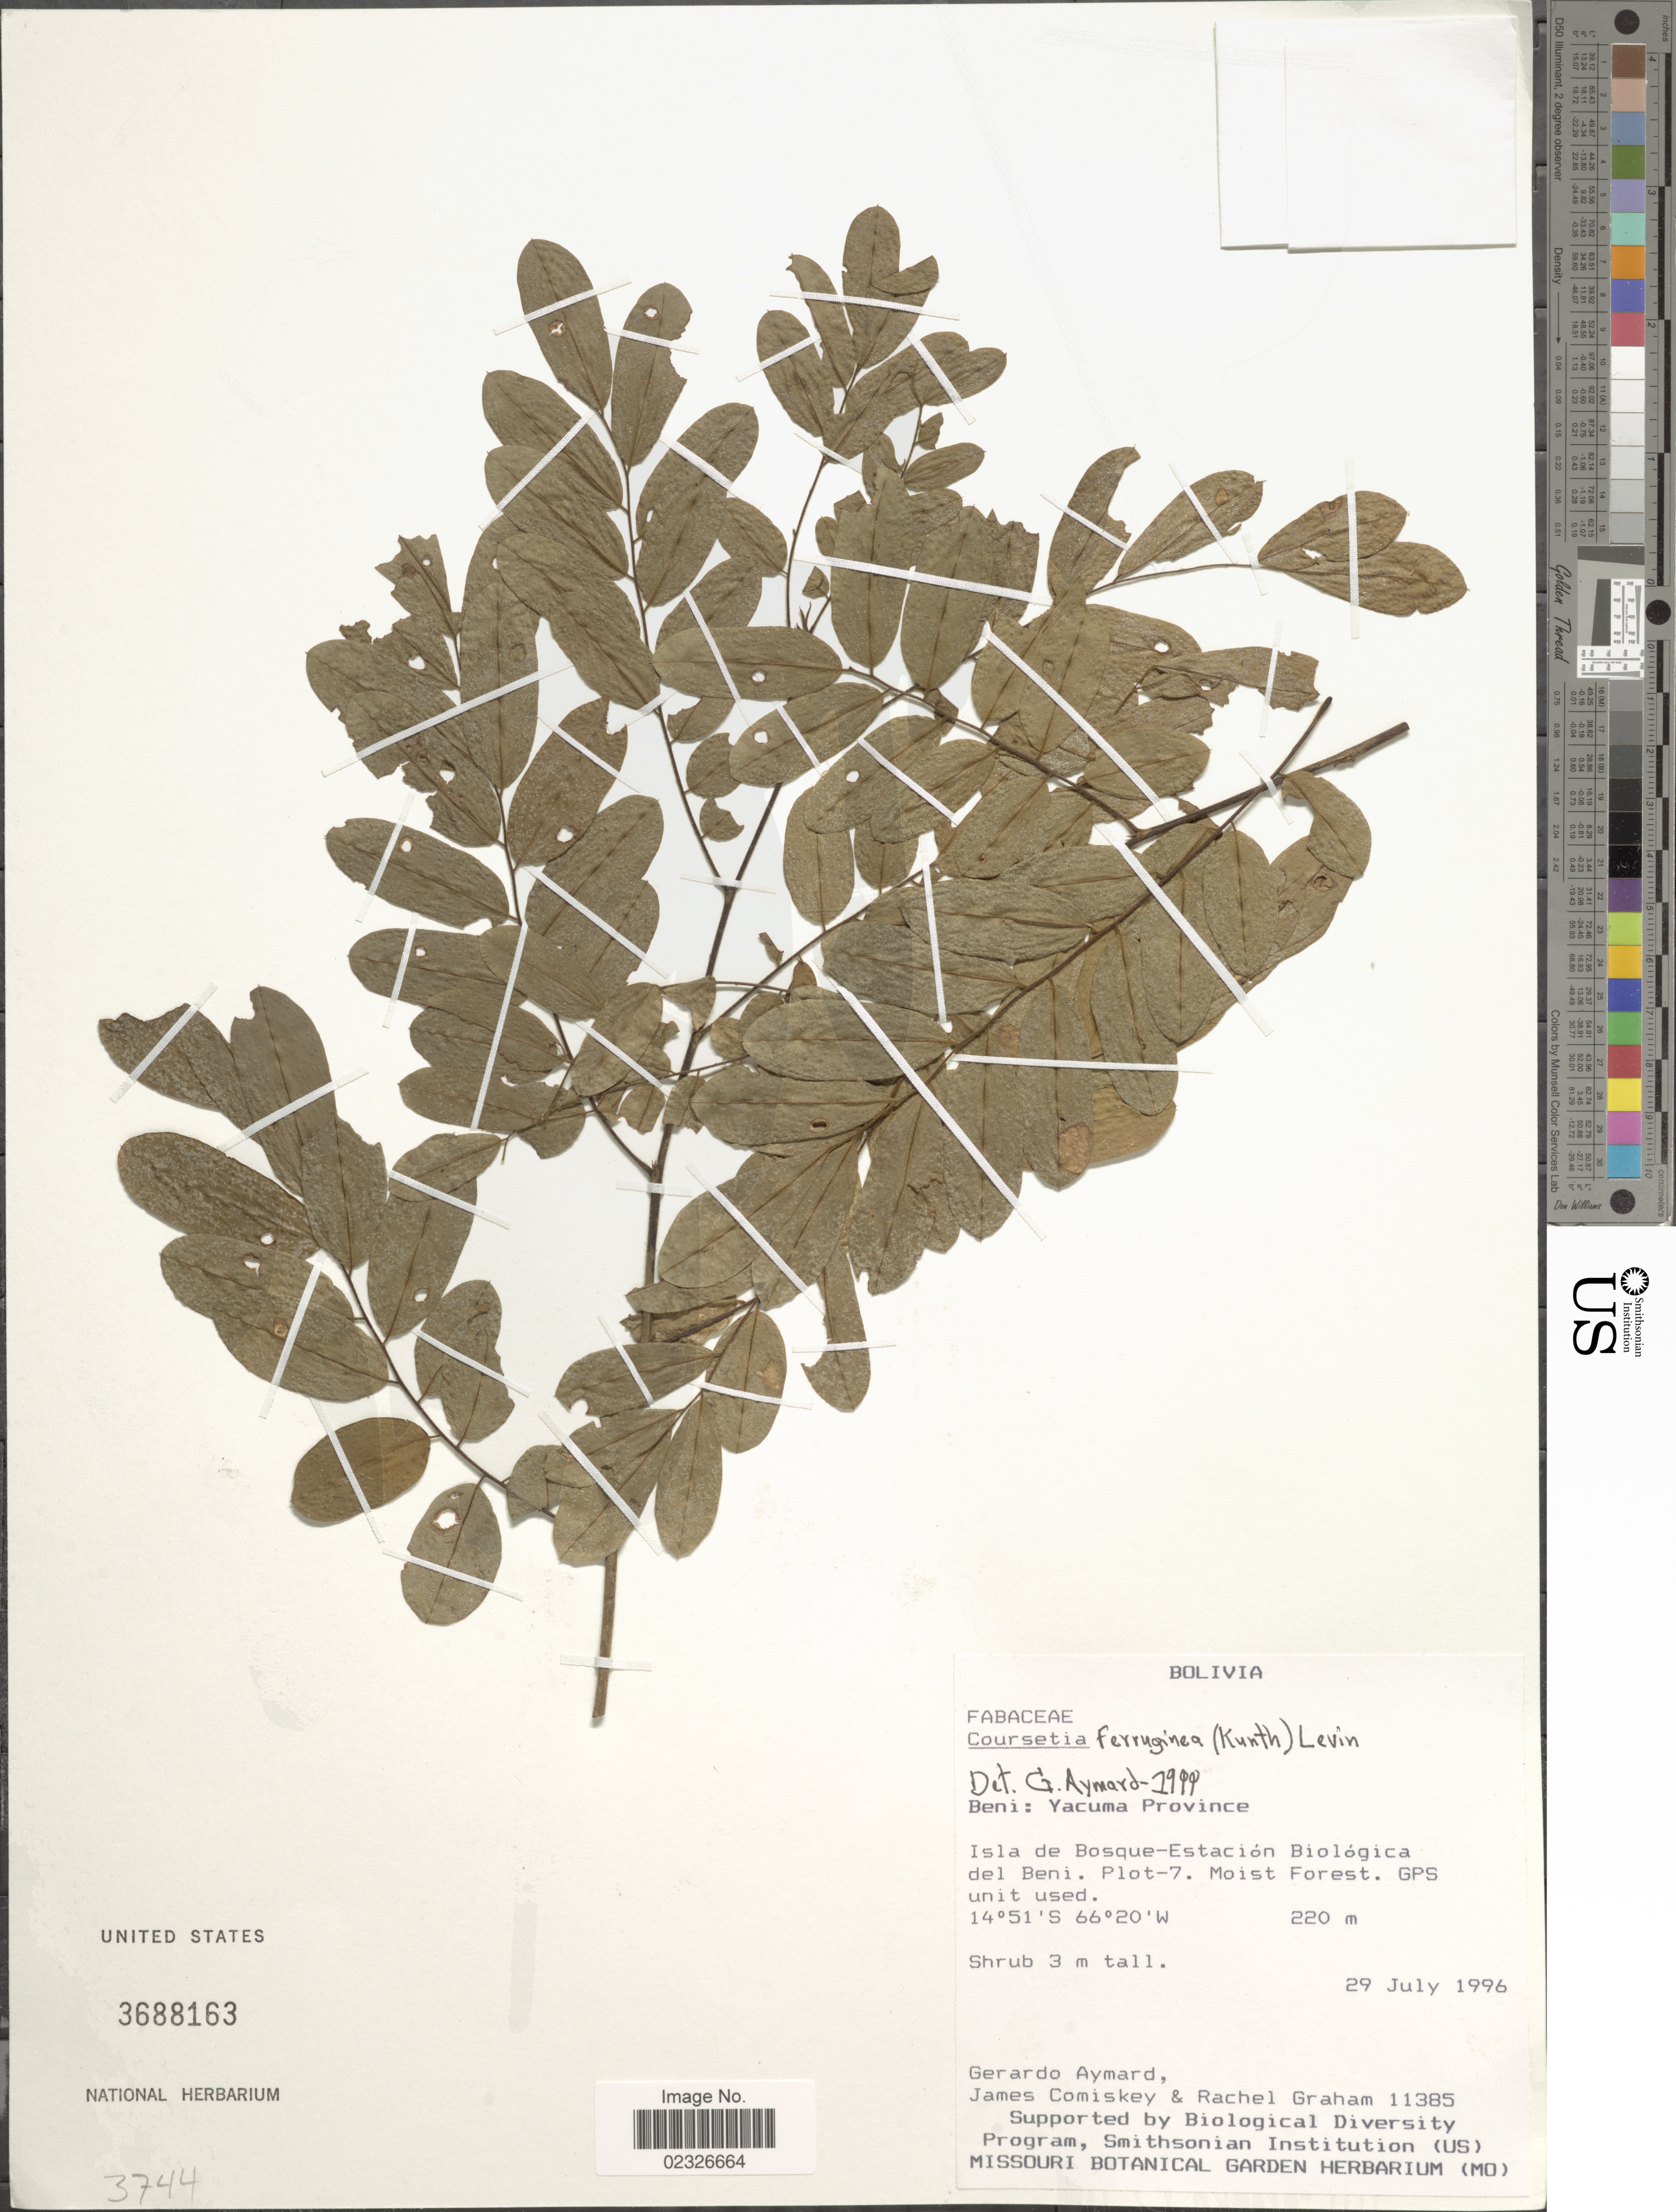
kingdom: Plantae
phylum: Tracheophyta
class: Magnoliopsida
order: Fabales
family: Fabaceae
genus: Coursetia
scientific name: Coursetia ferruginea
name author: (Kunth) Lavin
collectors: G. A. Aymard, J. A. Comiskey & R. Graham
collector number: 11385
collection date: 1996-07-29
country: Bolivia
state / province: Beni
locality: Beni: Yacuma Province. Isla de Bosque-Estación Biológica del Beni. Plot-7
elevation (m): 220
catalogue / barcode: US 3688163